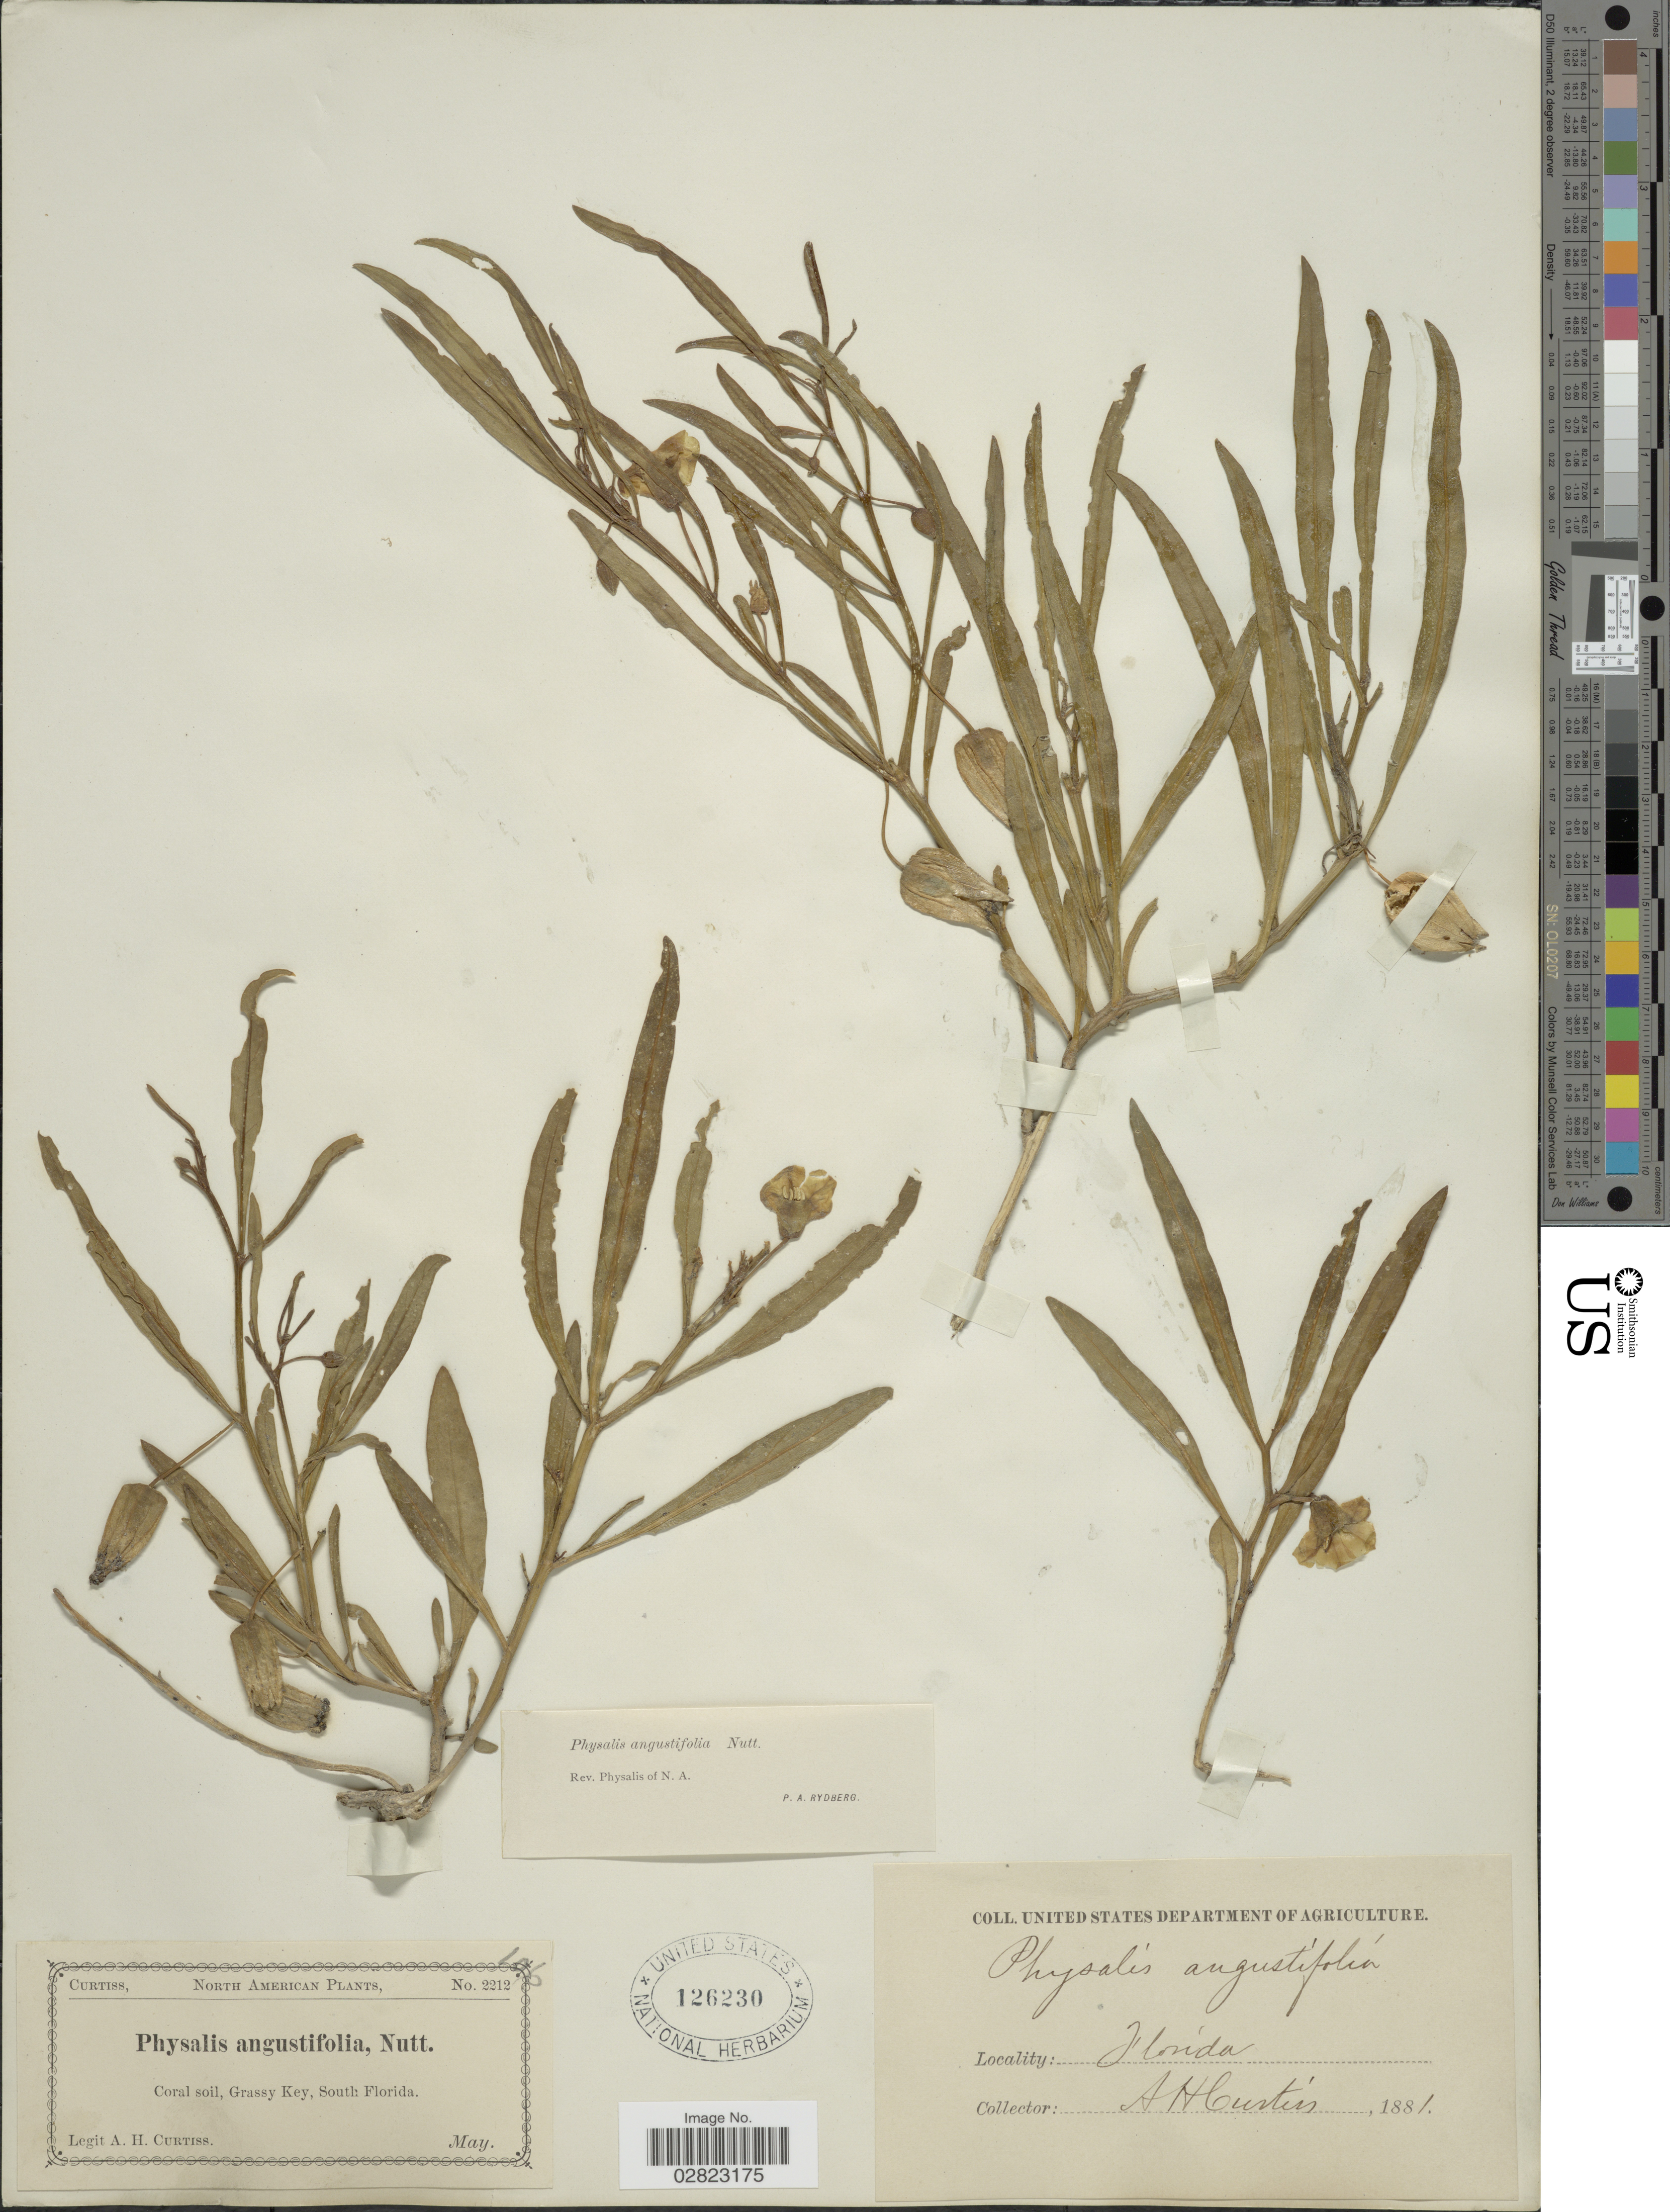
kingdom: Plantae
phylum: Tracheophyta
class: Magnoliopsida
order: Solanales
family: Solanaceae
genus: Physalis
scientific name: Physalis angustifolia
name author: Nutt.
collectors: A. H. Curtiss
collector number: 2212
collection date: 1881-05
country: United States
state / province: Florida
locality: Grassy Key, South Florida.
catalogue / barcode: US 126230